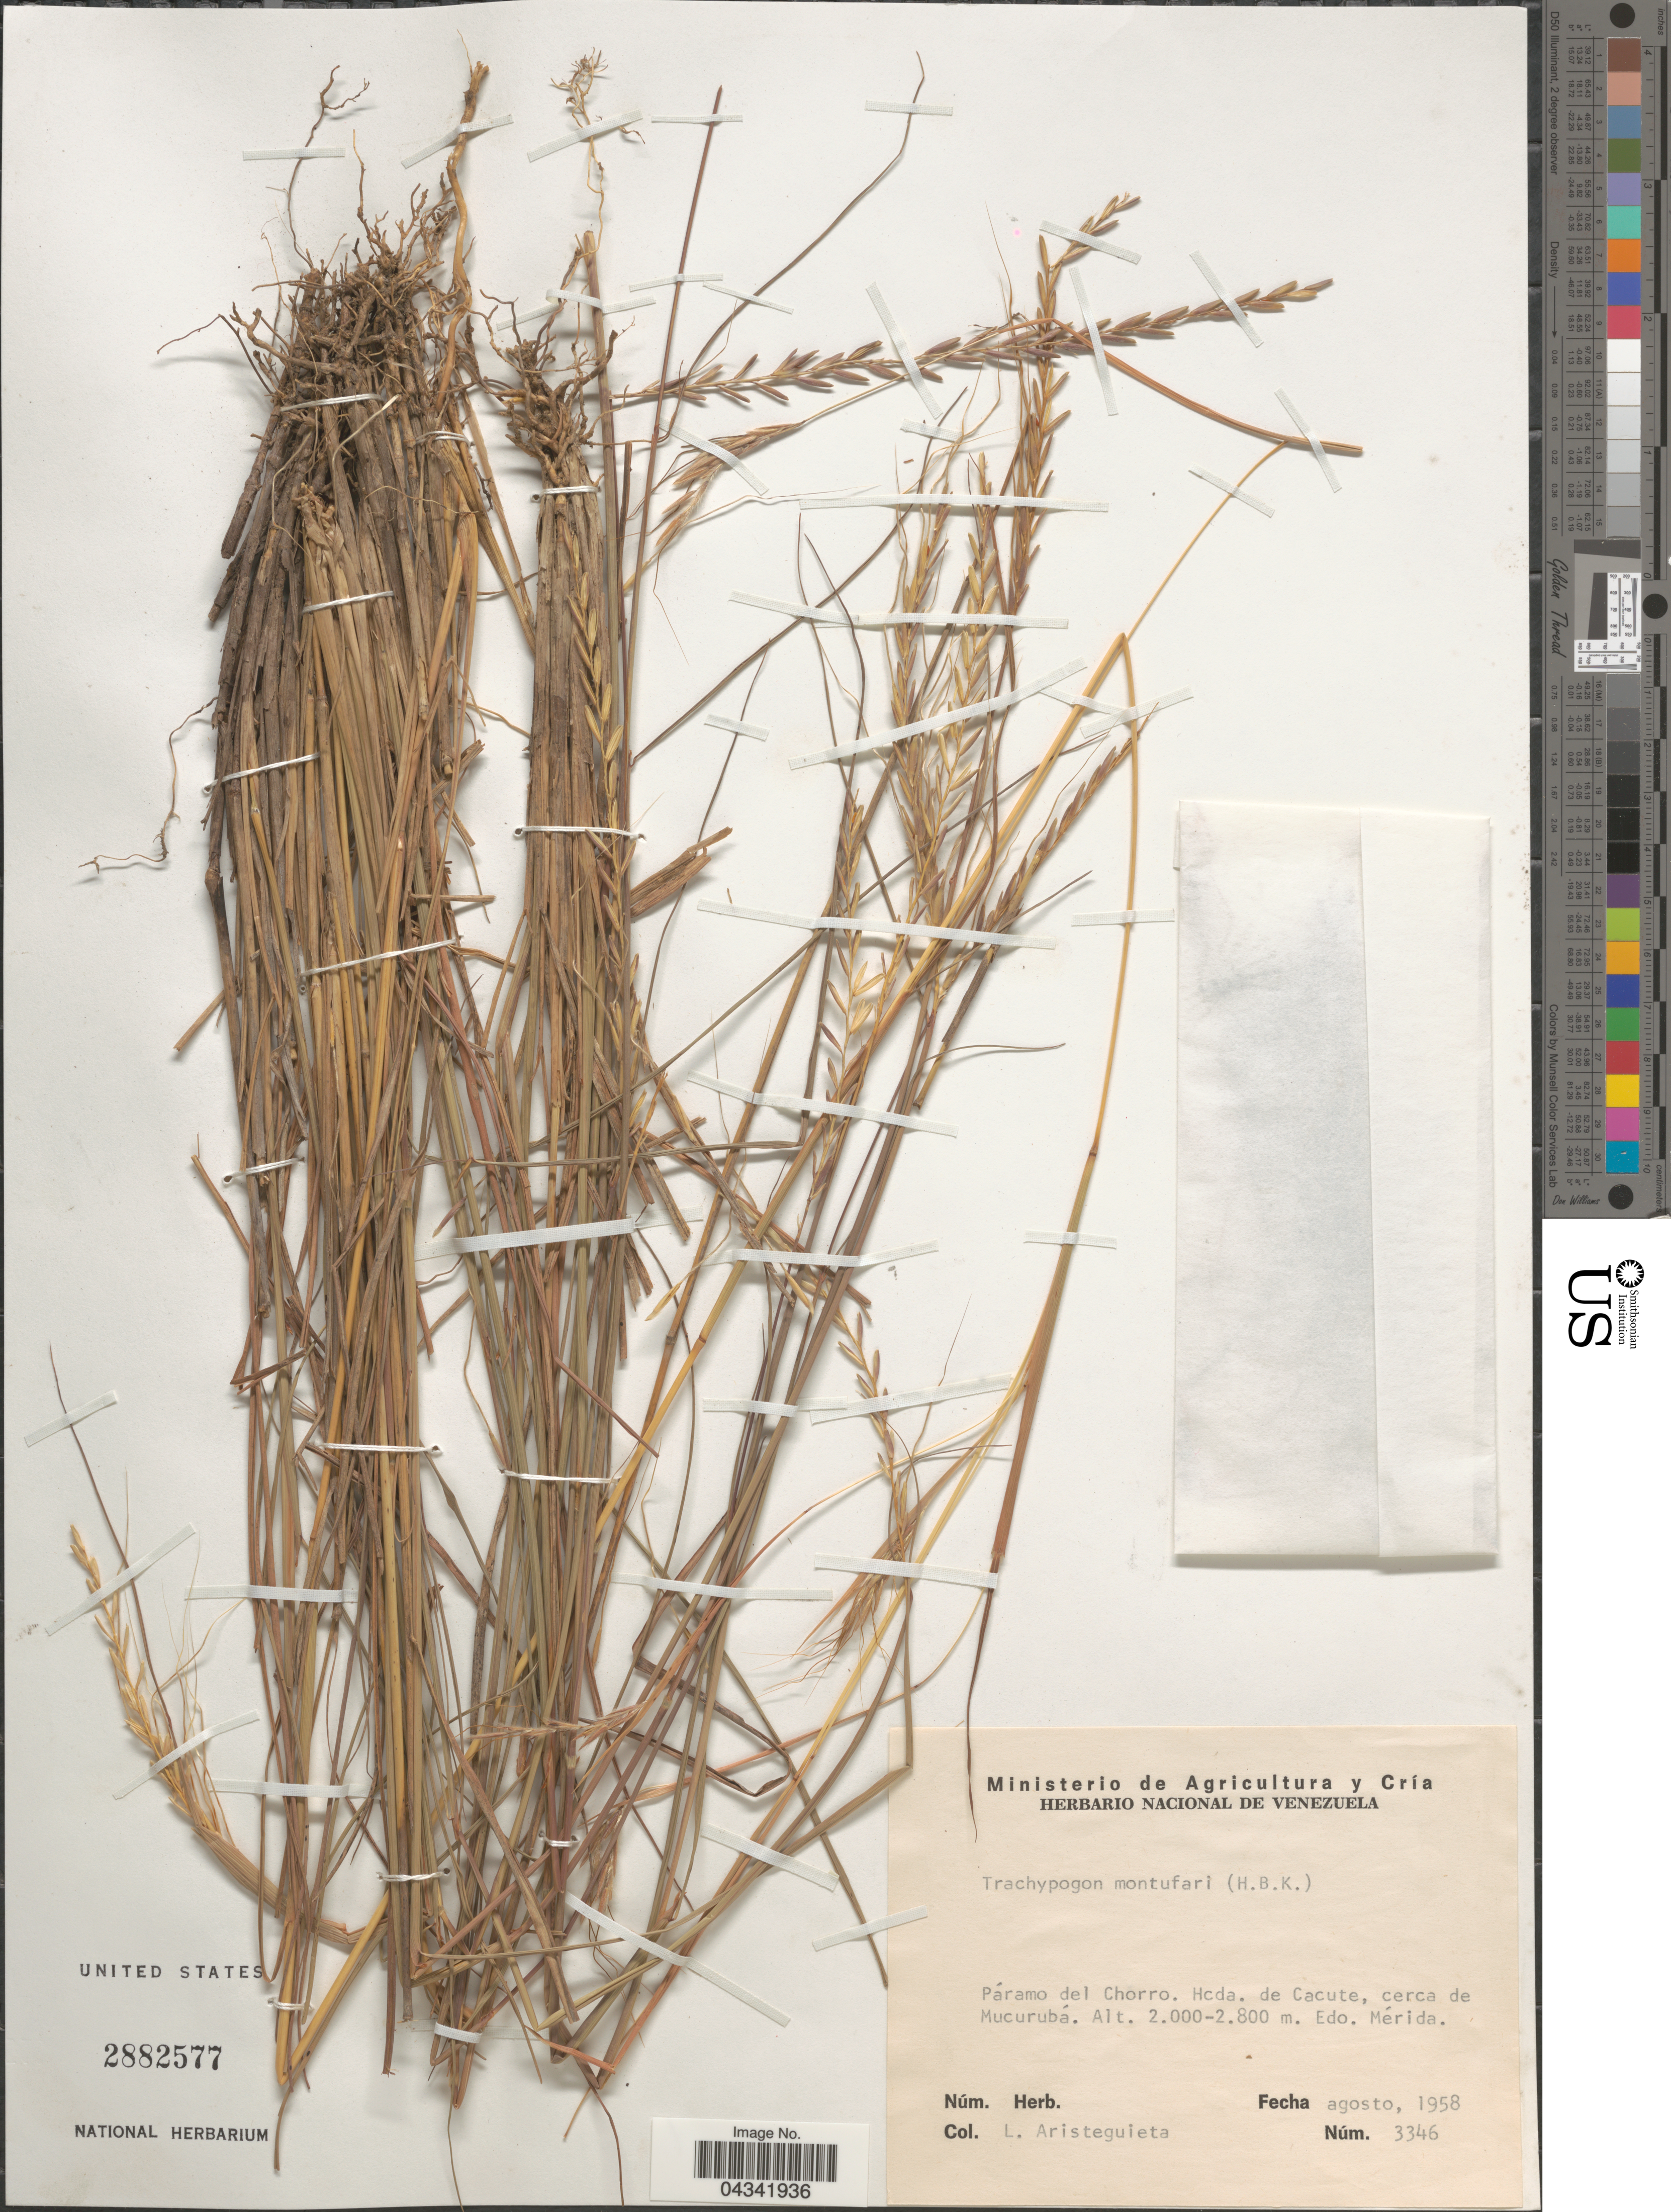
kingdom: Plantae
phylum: Tracheophyta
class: Liliopsida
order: Poales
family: Poaceae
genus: Trachypogon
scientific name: Trachypogon spicatus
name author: (L. f.) Kuntze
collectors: L. Aristeguieta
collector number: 3346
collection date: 1958-08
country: Venezuela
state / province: Merida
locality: Páramo del Chorro. Hcda. de Cacute, cerca de Mucurubá.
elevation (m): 2000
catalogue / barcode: US 2882577